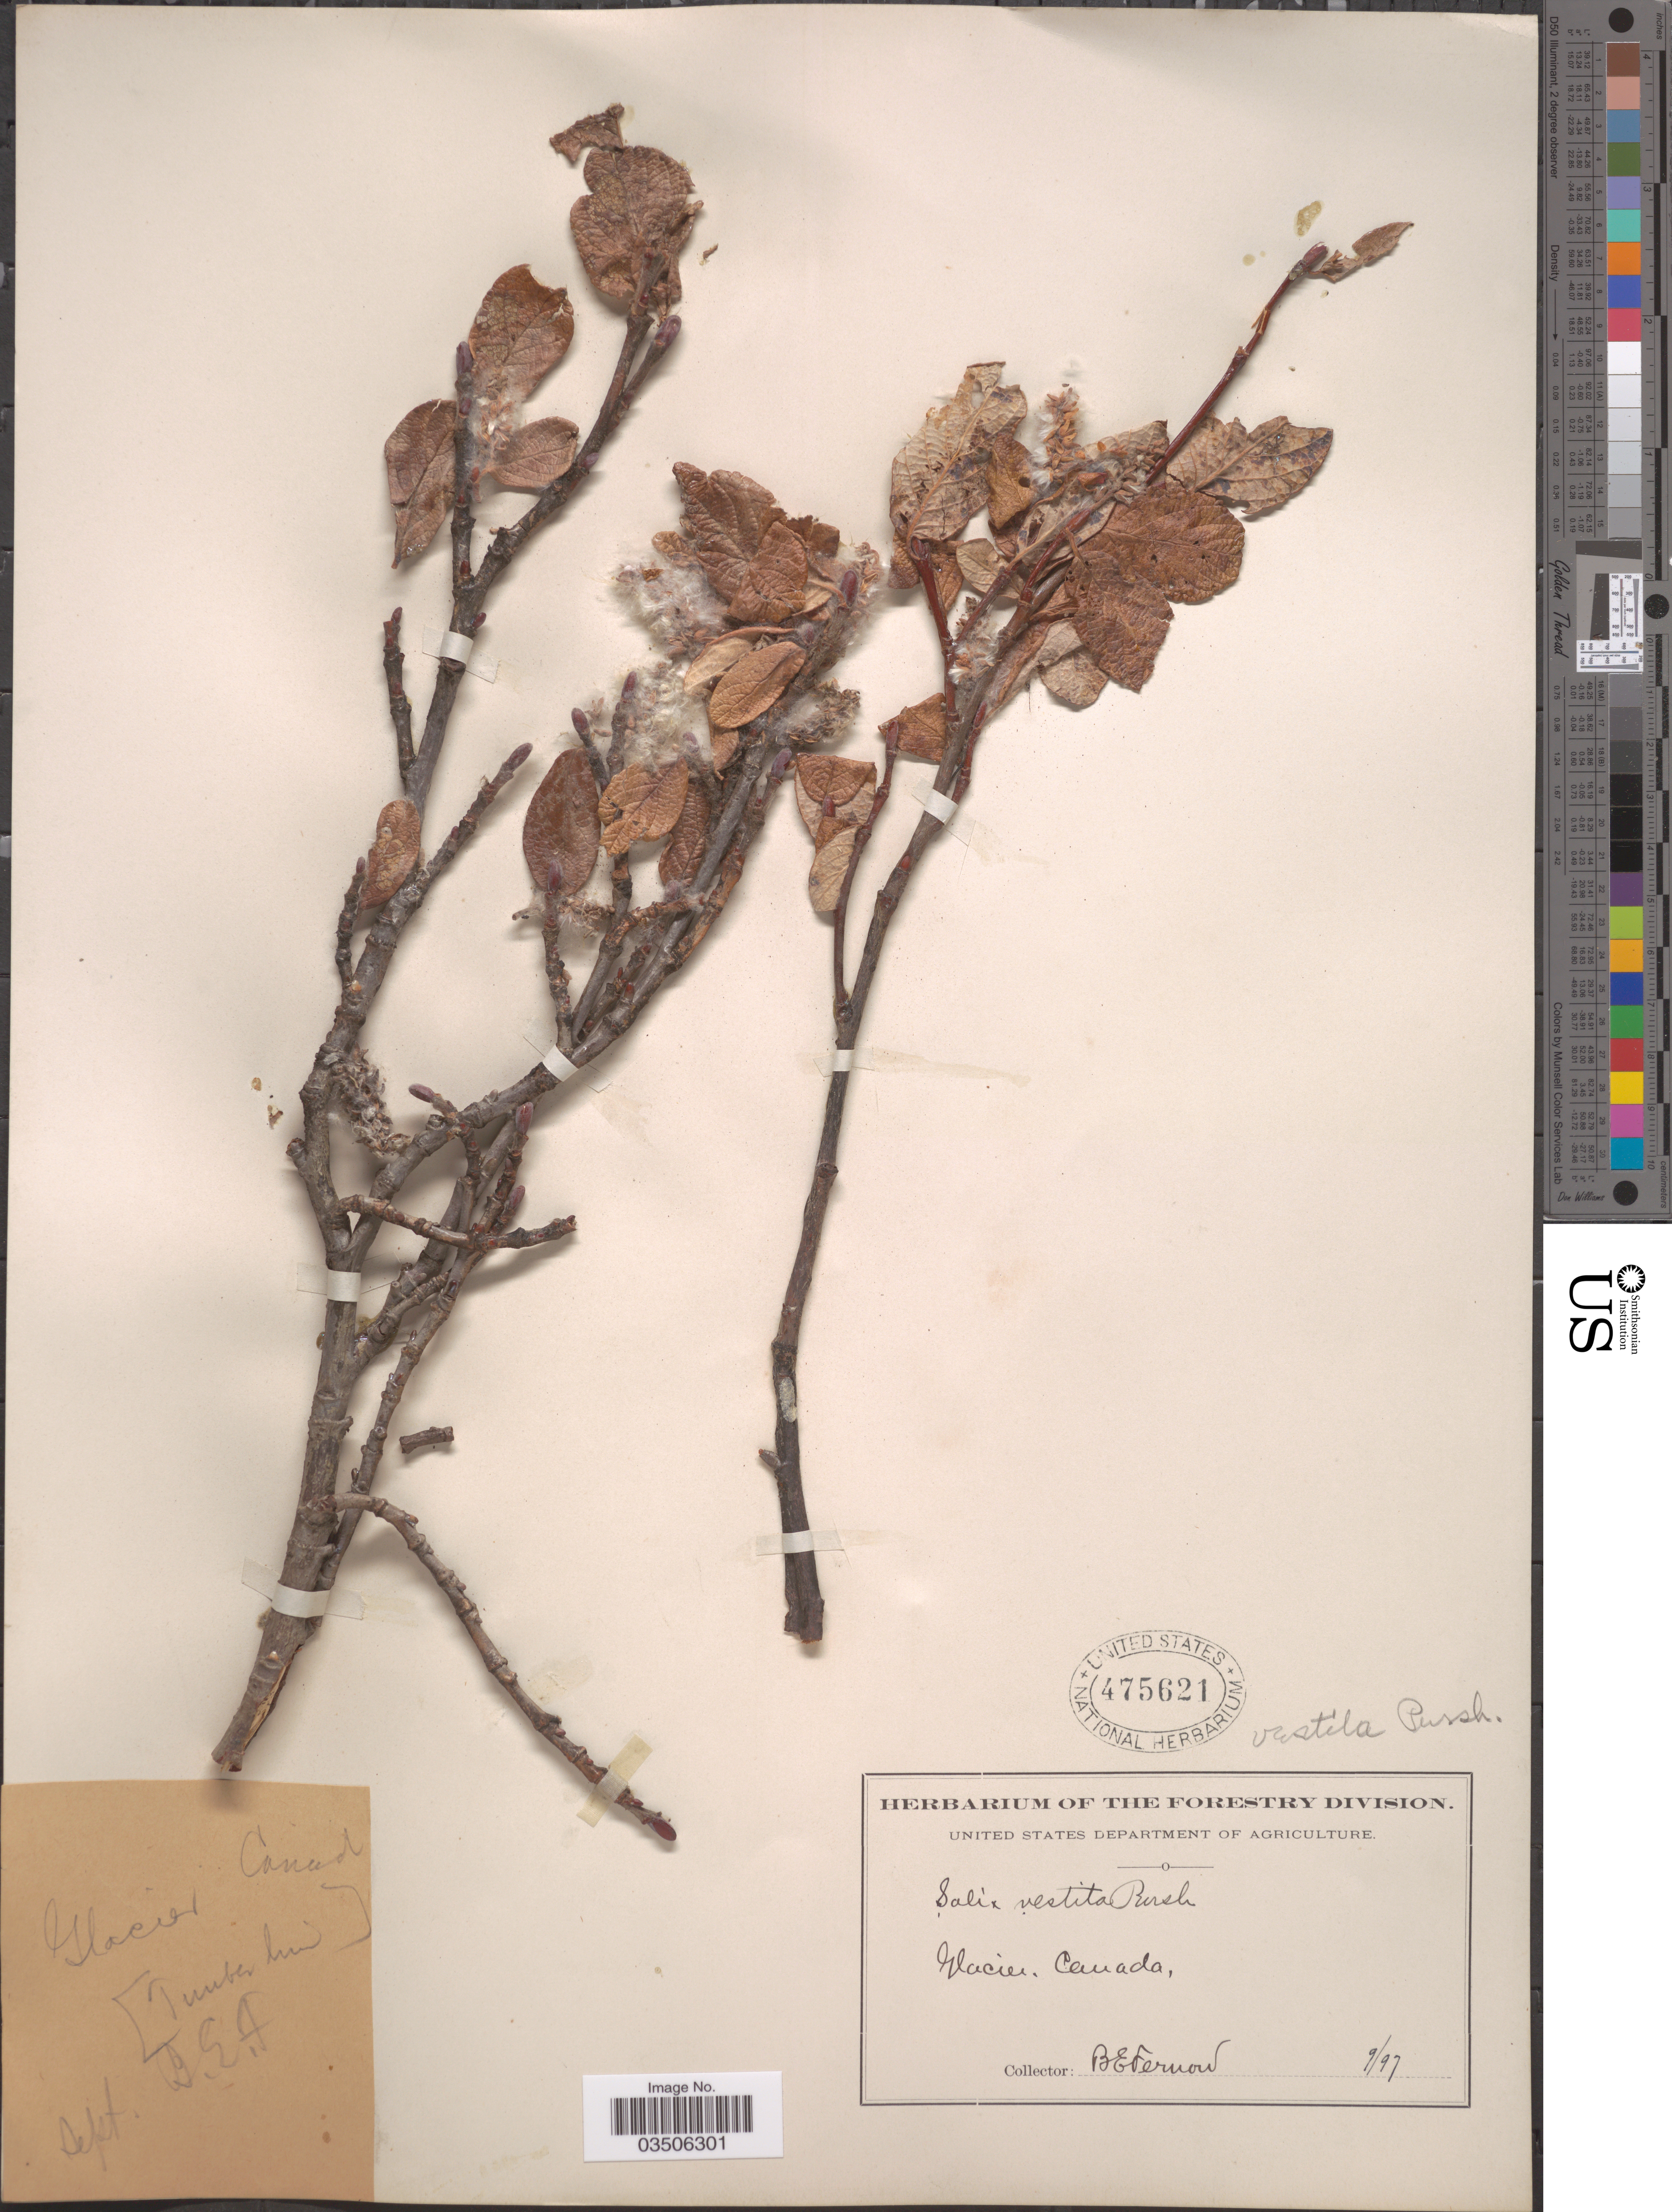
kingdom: Plantae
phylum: Tracheophyta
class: Magnoliopsida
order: Malpighiales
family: Salicaceae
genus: Salix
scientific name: Salix vestita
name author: Pursh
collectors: B. Fernow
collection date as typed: Transcribed d/m/y: /9/97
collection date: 1897-09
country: Canada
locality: Glacier, Canada.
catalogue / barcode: US 475621